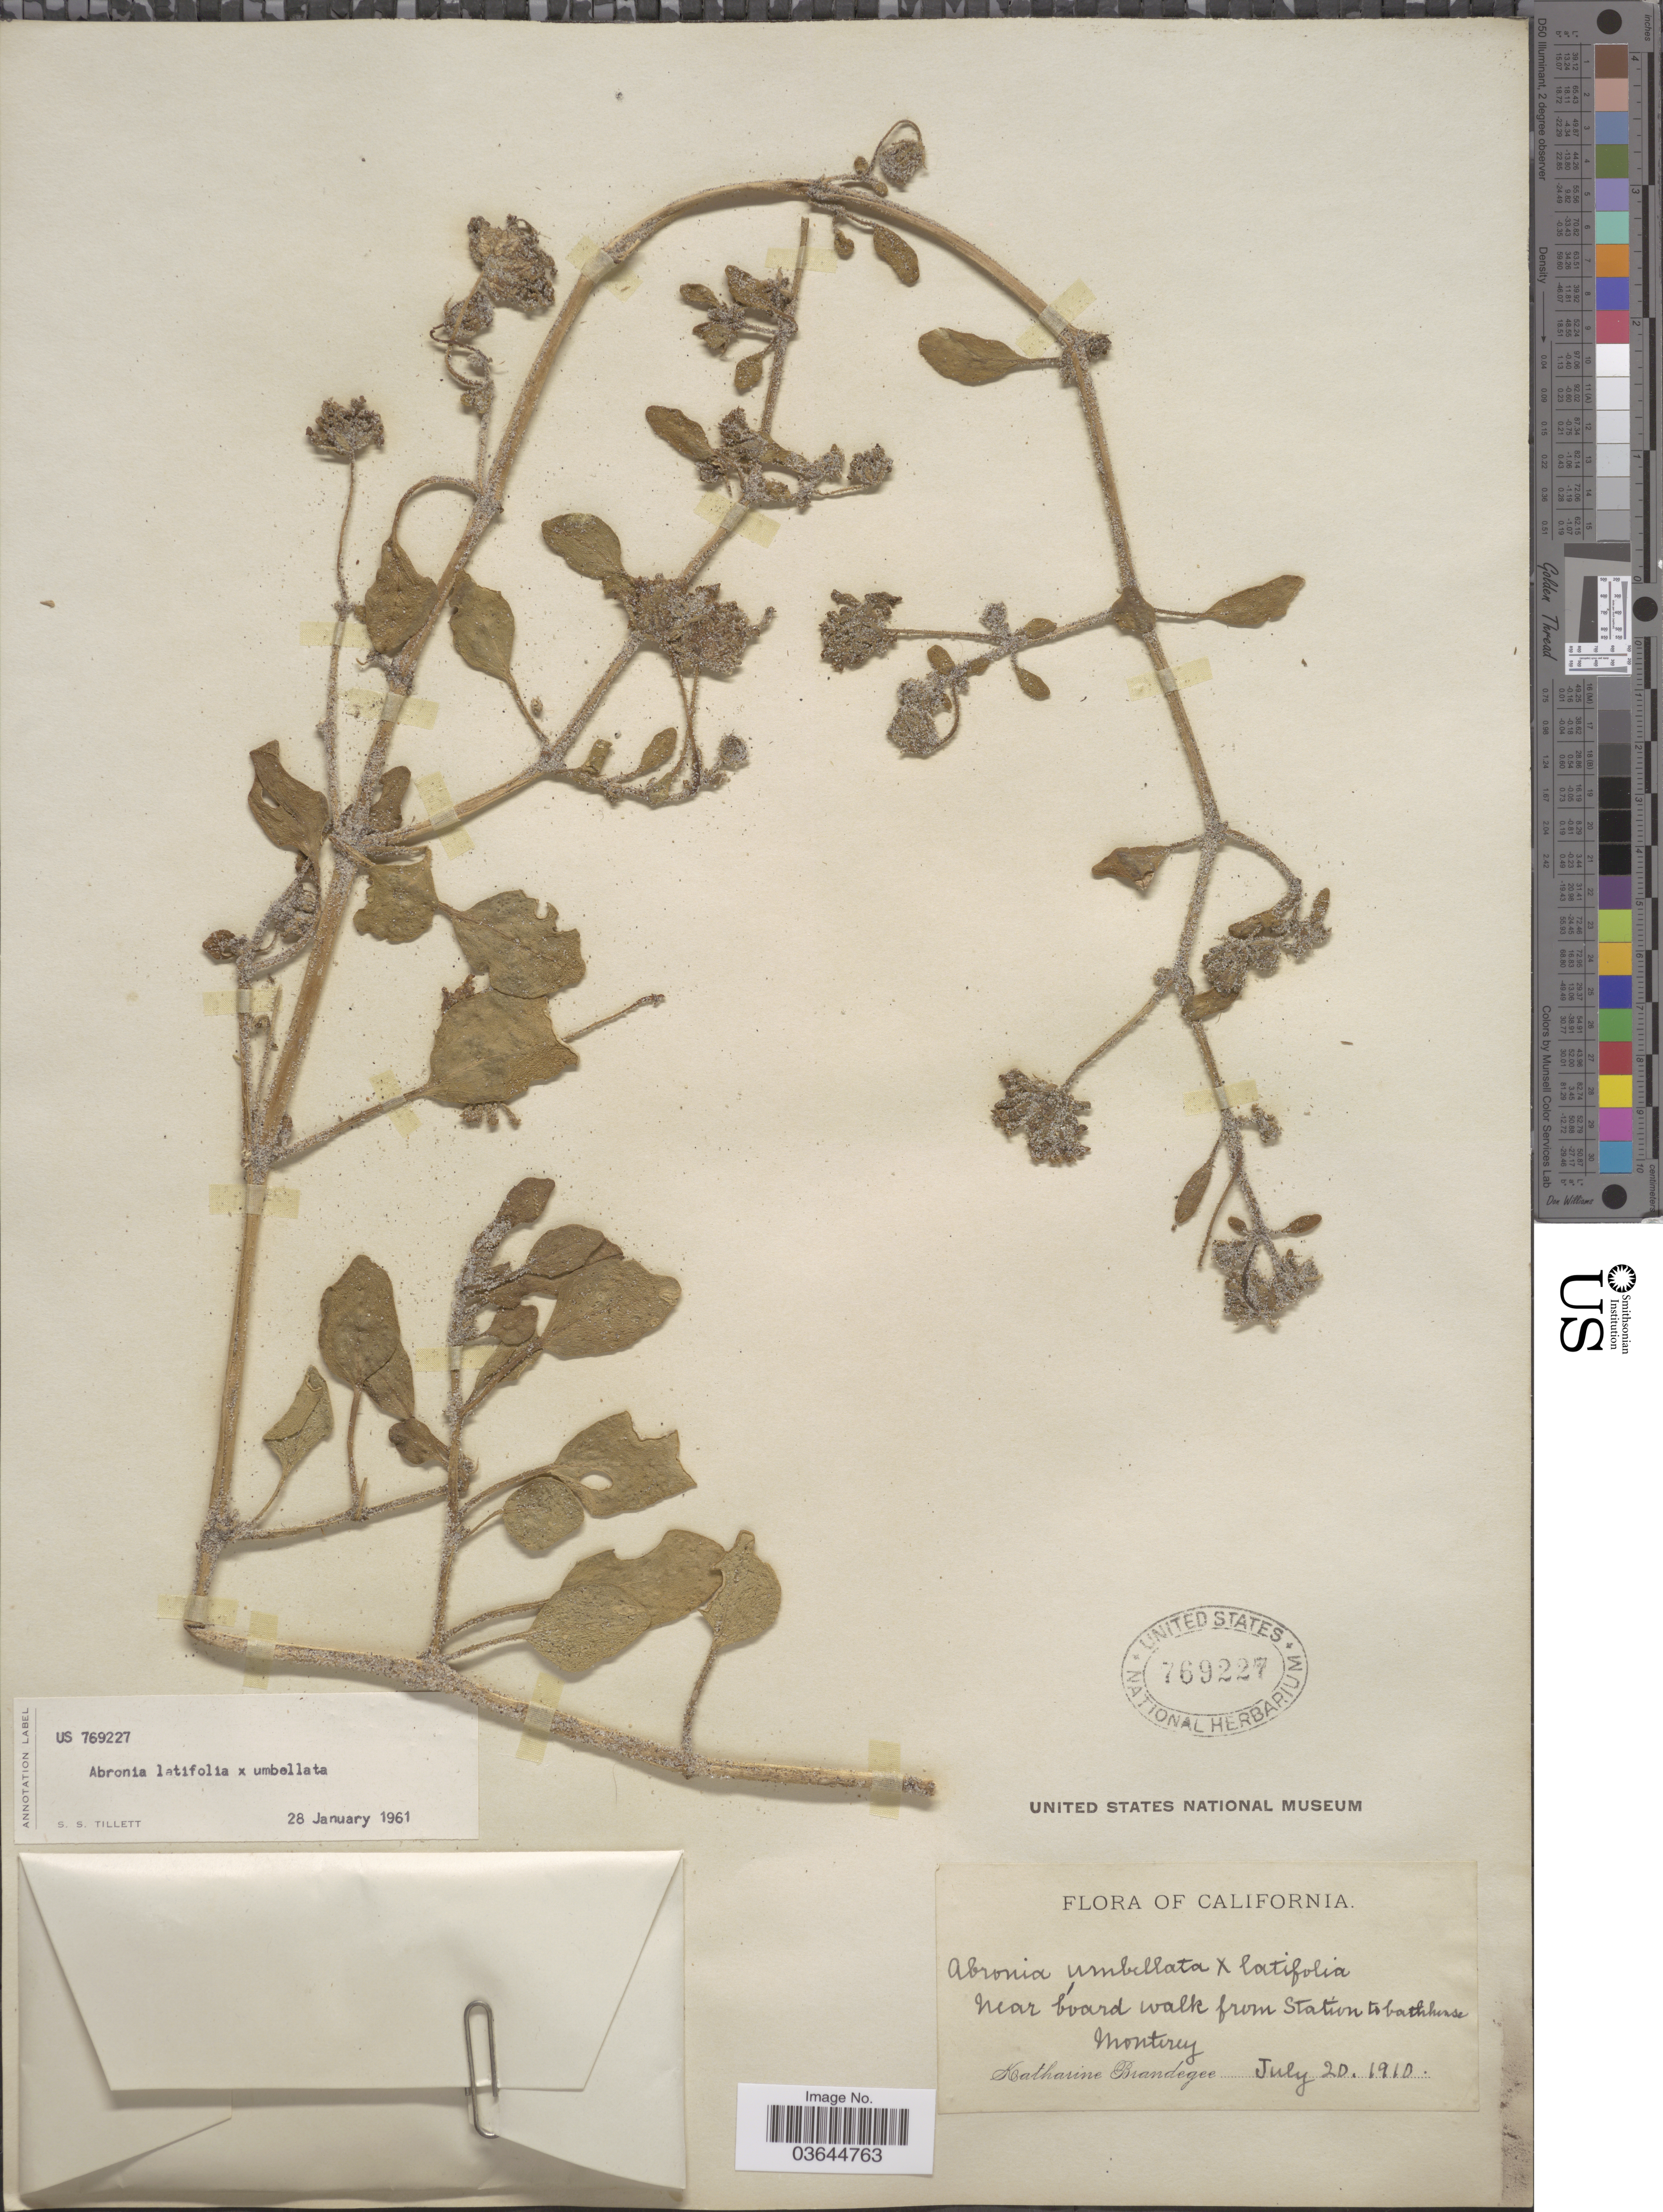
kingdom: Plantae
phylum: Tracheophyta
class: Magnoliopsida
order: Caryophyllales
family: Nyctaginaceae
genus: Abronia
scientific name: Abronia latifolia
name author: Eschsch.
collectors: M. K. Brandegee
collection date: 1910-07-20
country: United States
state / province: California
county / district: Monterey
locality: Near board walk from Station to bathhouse Monterey.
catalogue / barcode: US 769227